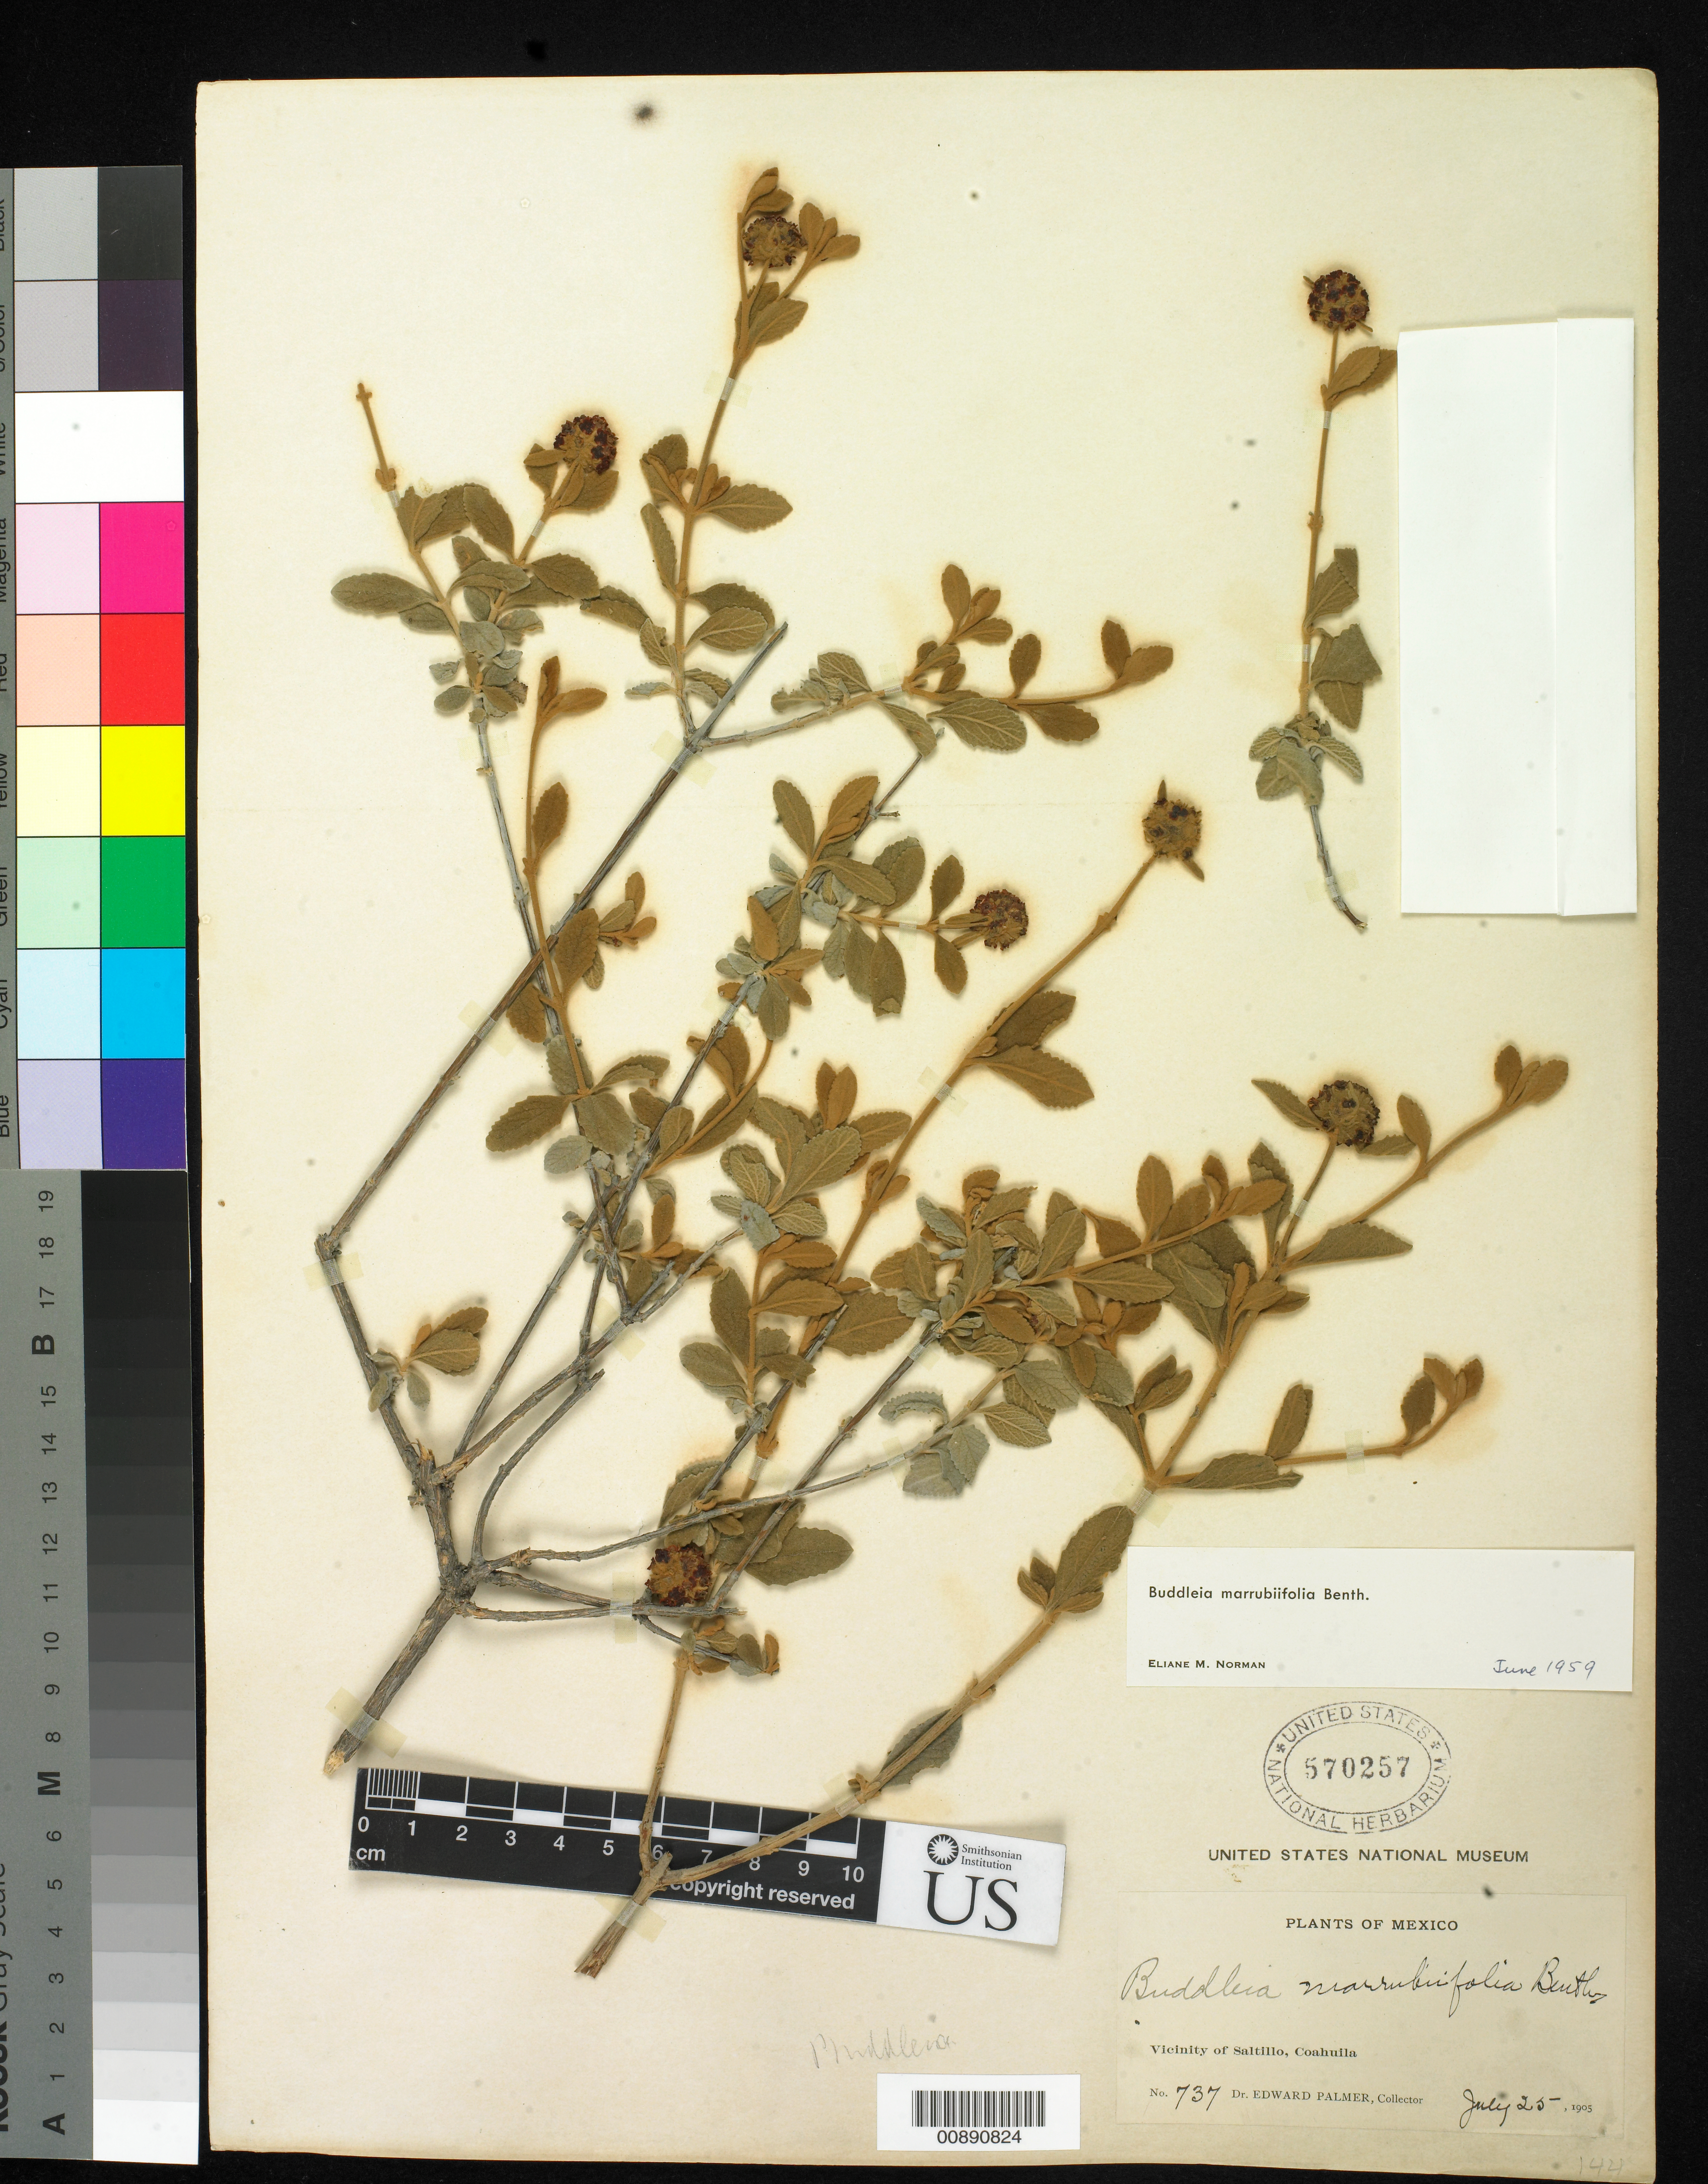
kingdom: Plantae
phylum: Tracheophyta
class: Magnoliopsida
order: Lamiales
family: Scrophulariaceae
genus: Buddleja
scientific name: Buddleja marrubiifolia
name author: Benth.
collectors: E. Palmer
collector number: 737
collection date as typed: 25 Jul 1905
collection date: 1905-07-25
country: Mexico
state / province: Coahuila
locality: Vicinity of Saltillo, Coahuila.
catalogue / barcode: US 570257